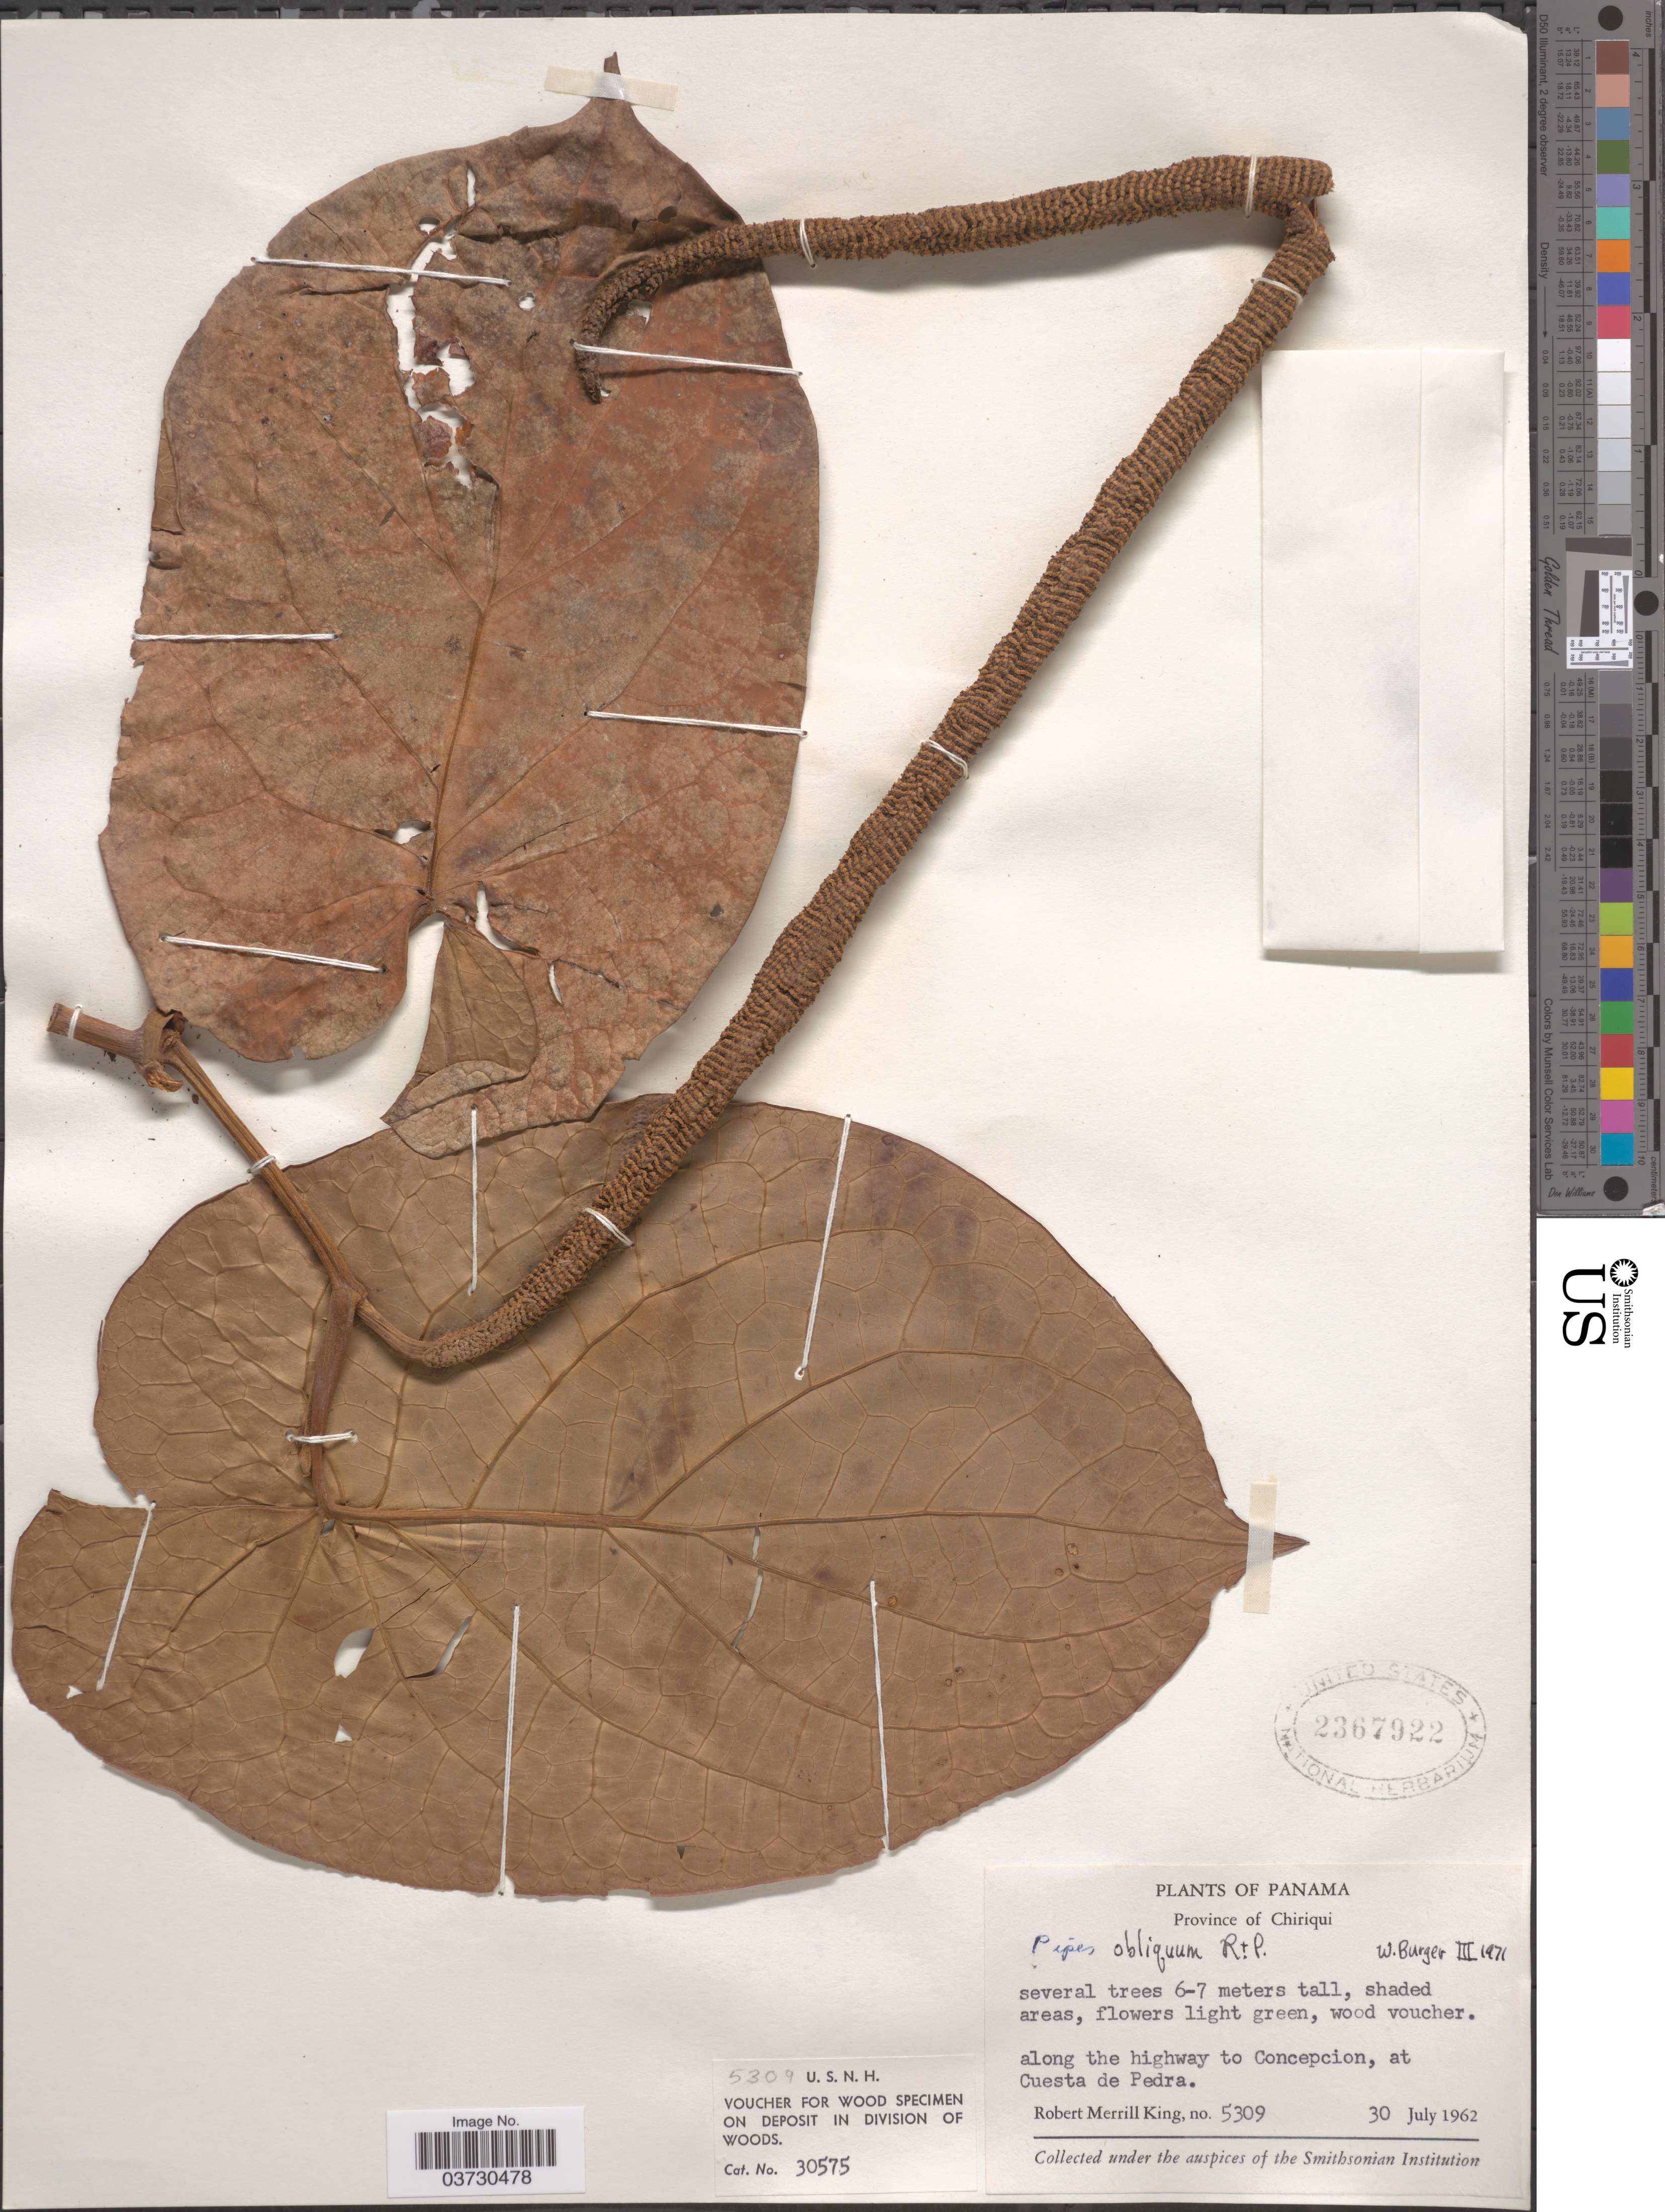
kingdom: Plantae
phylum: Tracheophyta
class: Magnoliopsida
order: Piperales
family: Piperaceae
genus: Piper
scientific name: Piper obliquum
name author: Ruiz & Pav.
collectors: R. M. King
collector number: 5309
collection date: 1962-07-30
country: Panama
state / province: Chiriqui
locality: Along the highway to Conception, at Cuesta de Pedra.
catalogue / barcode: US 2367922